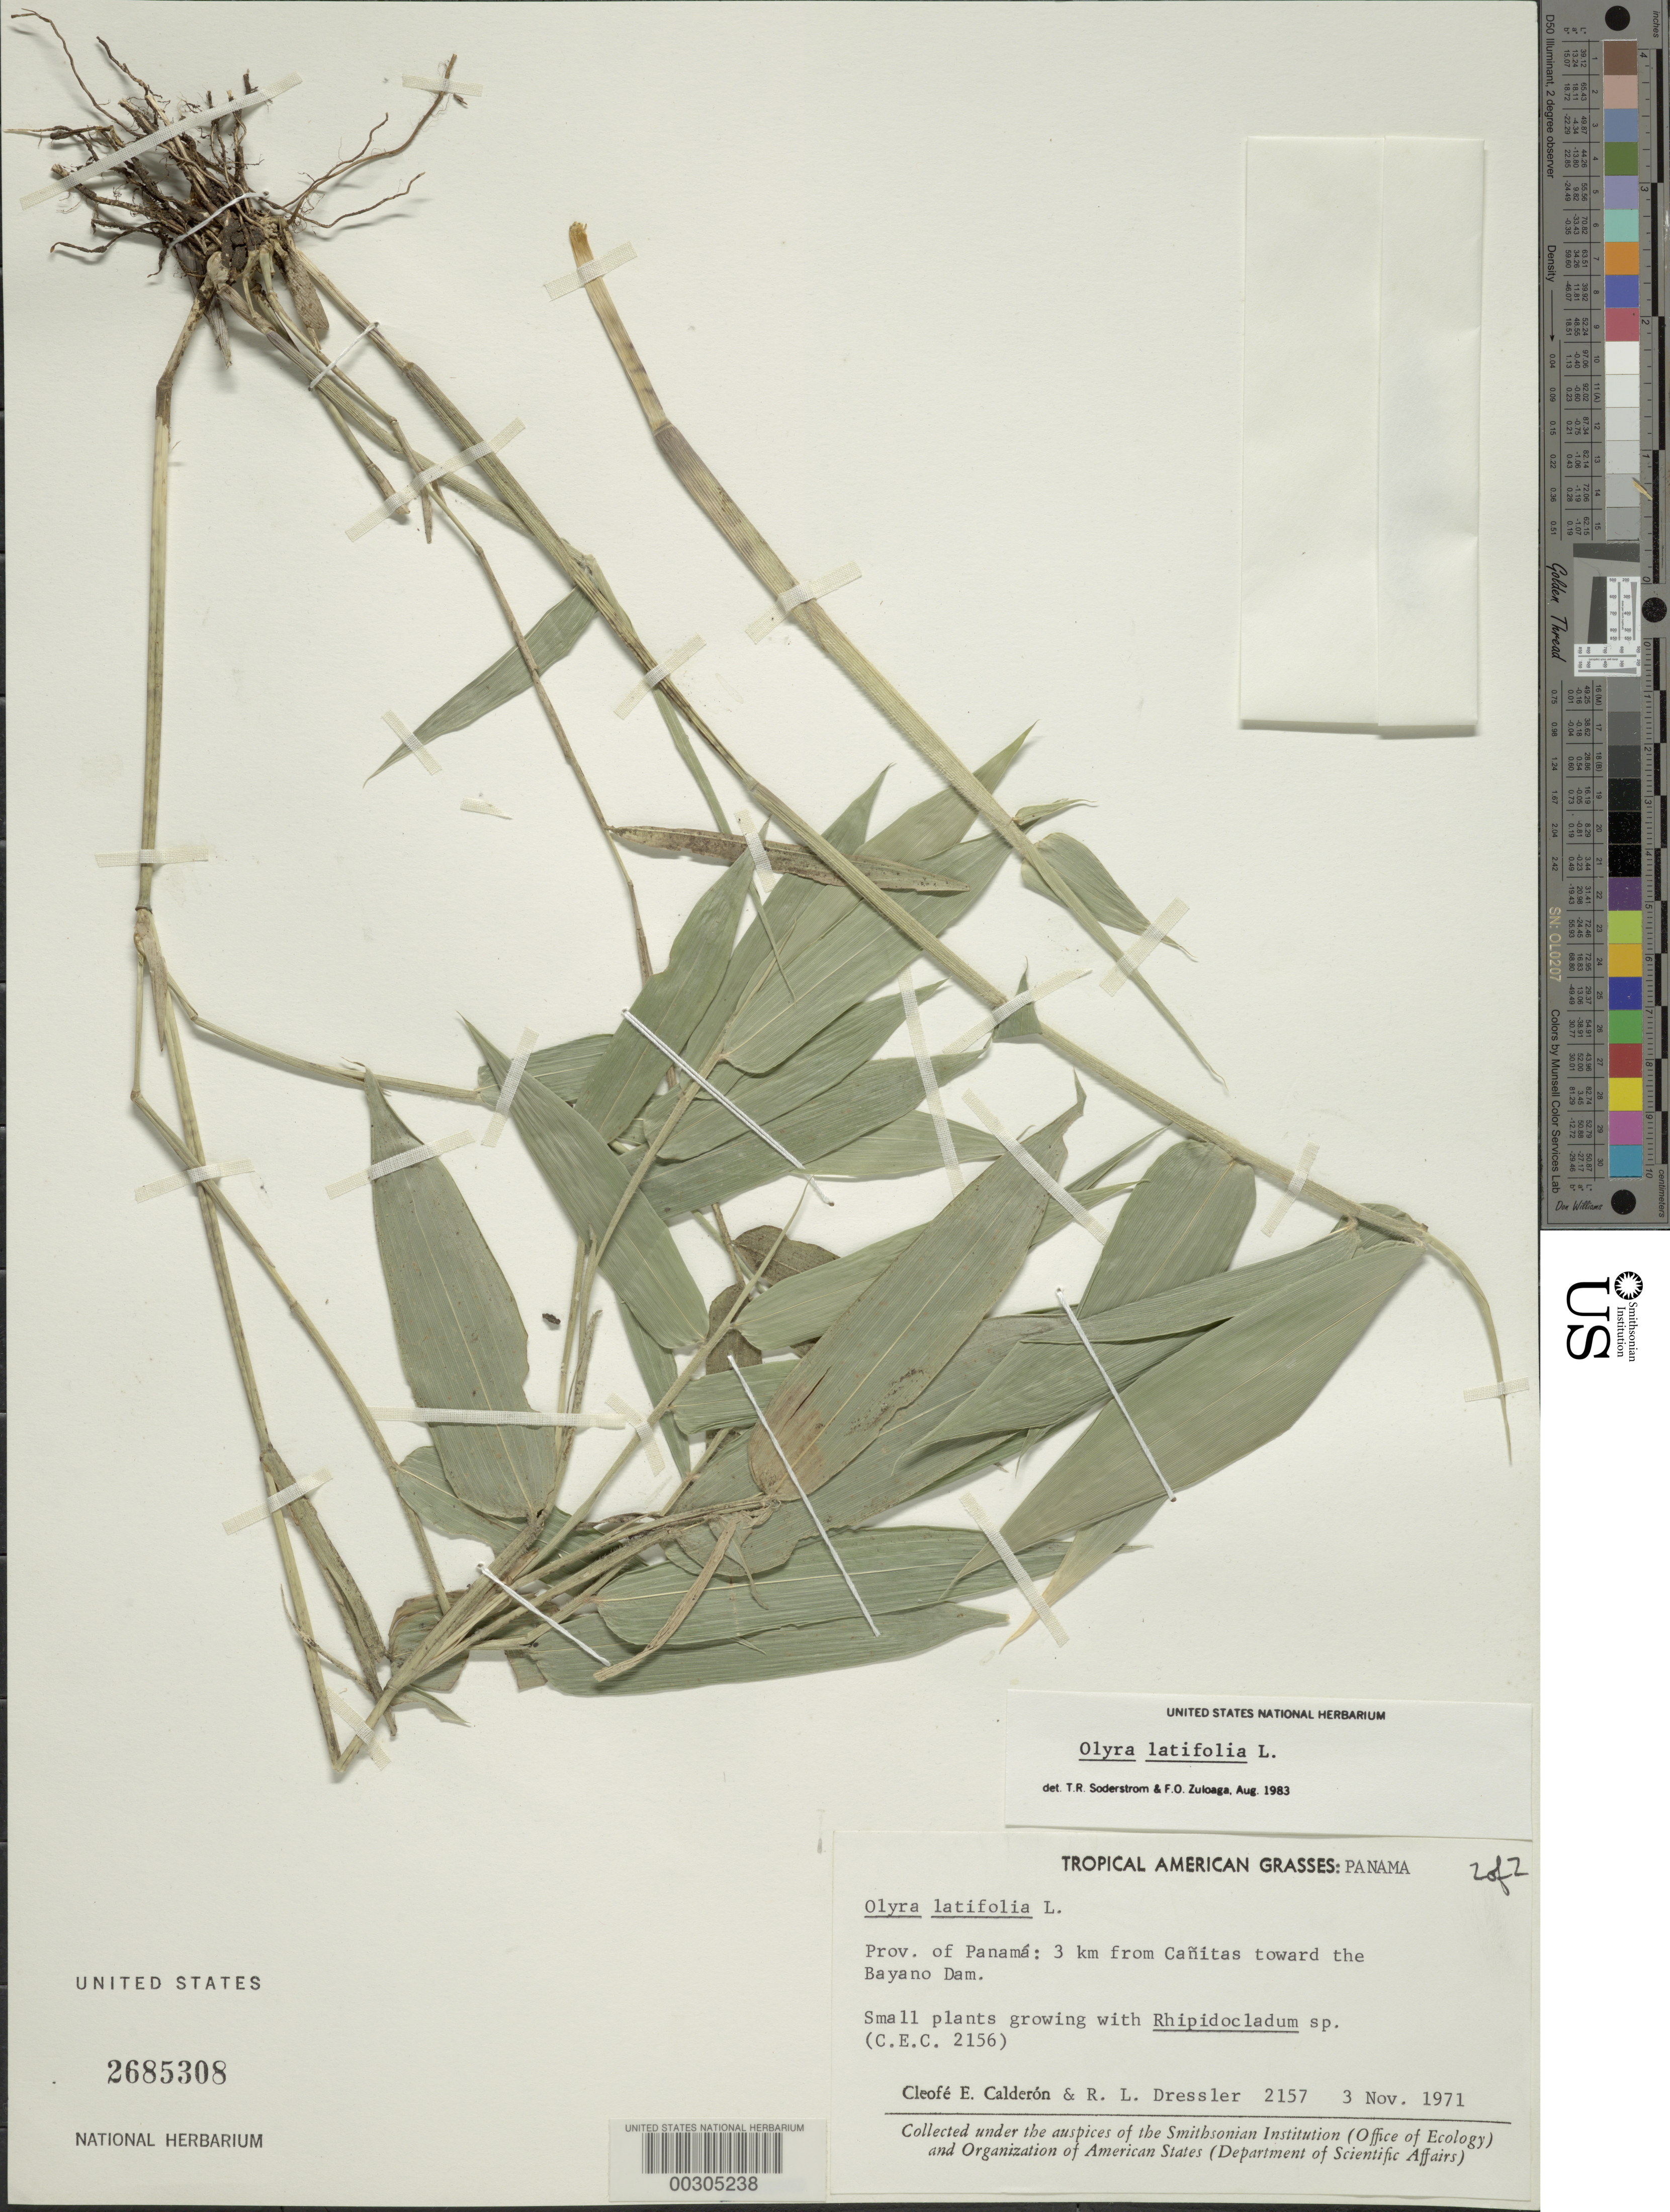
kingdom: Plantae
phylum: Tracheophyta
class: Liliopsida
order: Poales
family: Poaceae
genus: Olyra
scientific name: Olyra latifolia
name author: L.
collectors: C. E. Calderón & R. Dressler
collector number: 2157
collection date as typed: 03 Nov 1971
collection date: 1971-11-03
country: Panama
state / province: Panamá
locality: Canitas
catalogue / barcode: US 2685308